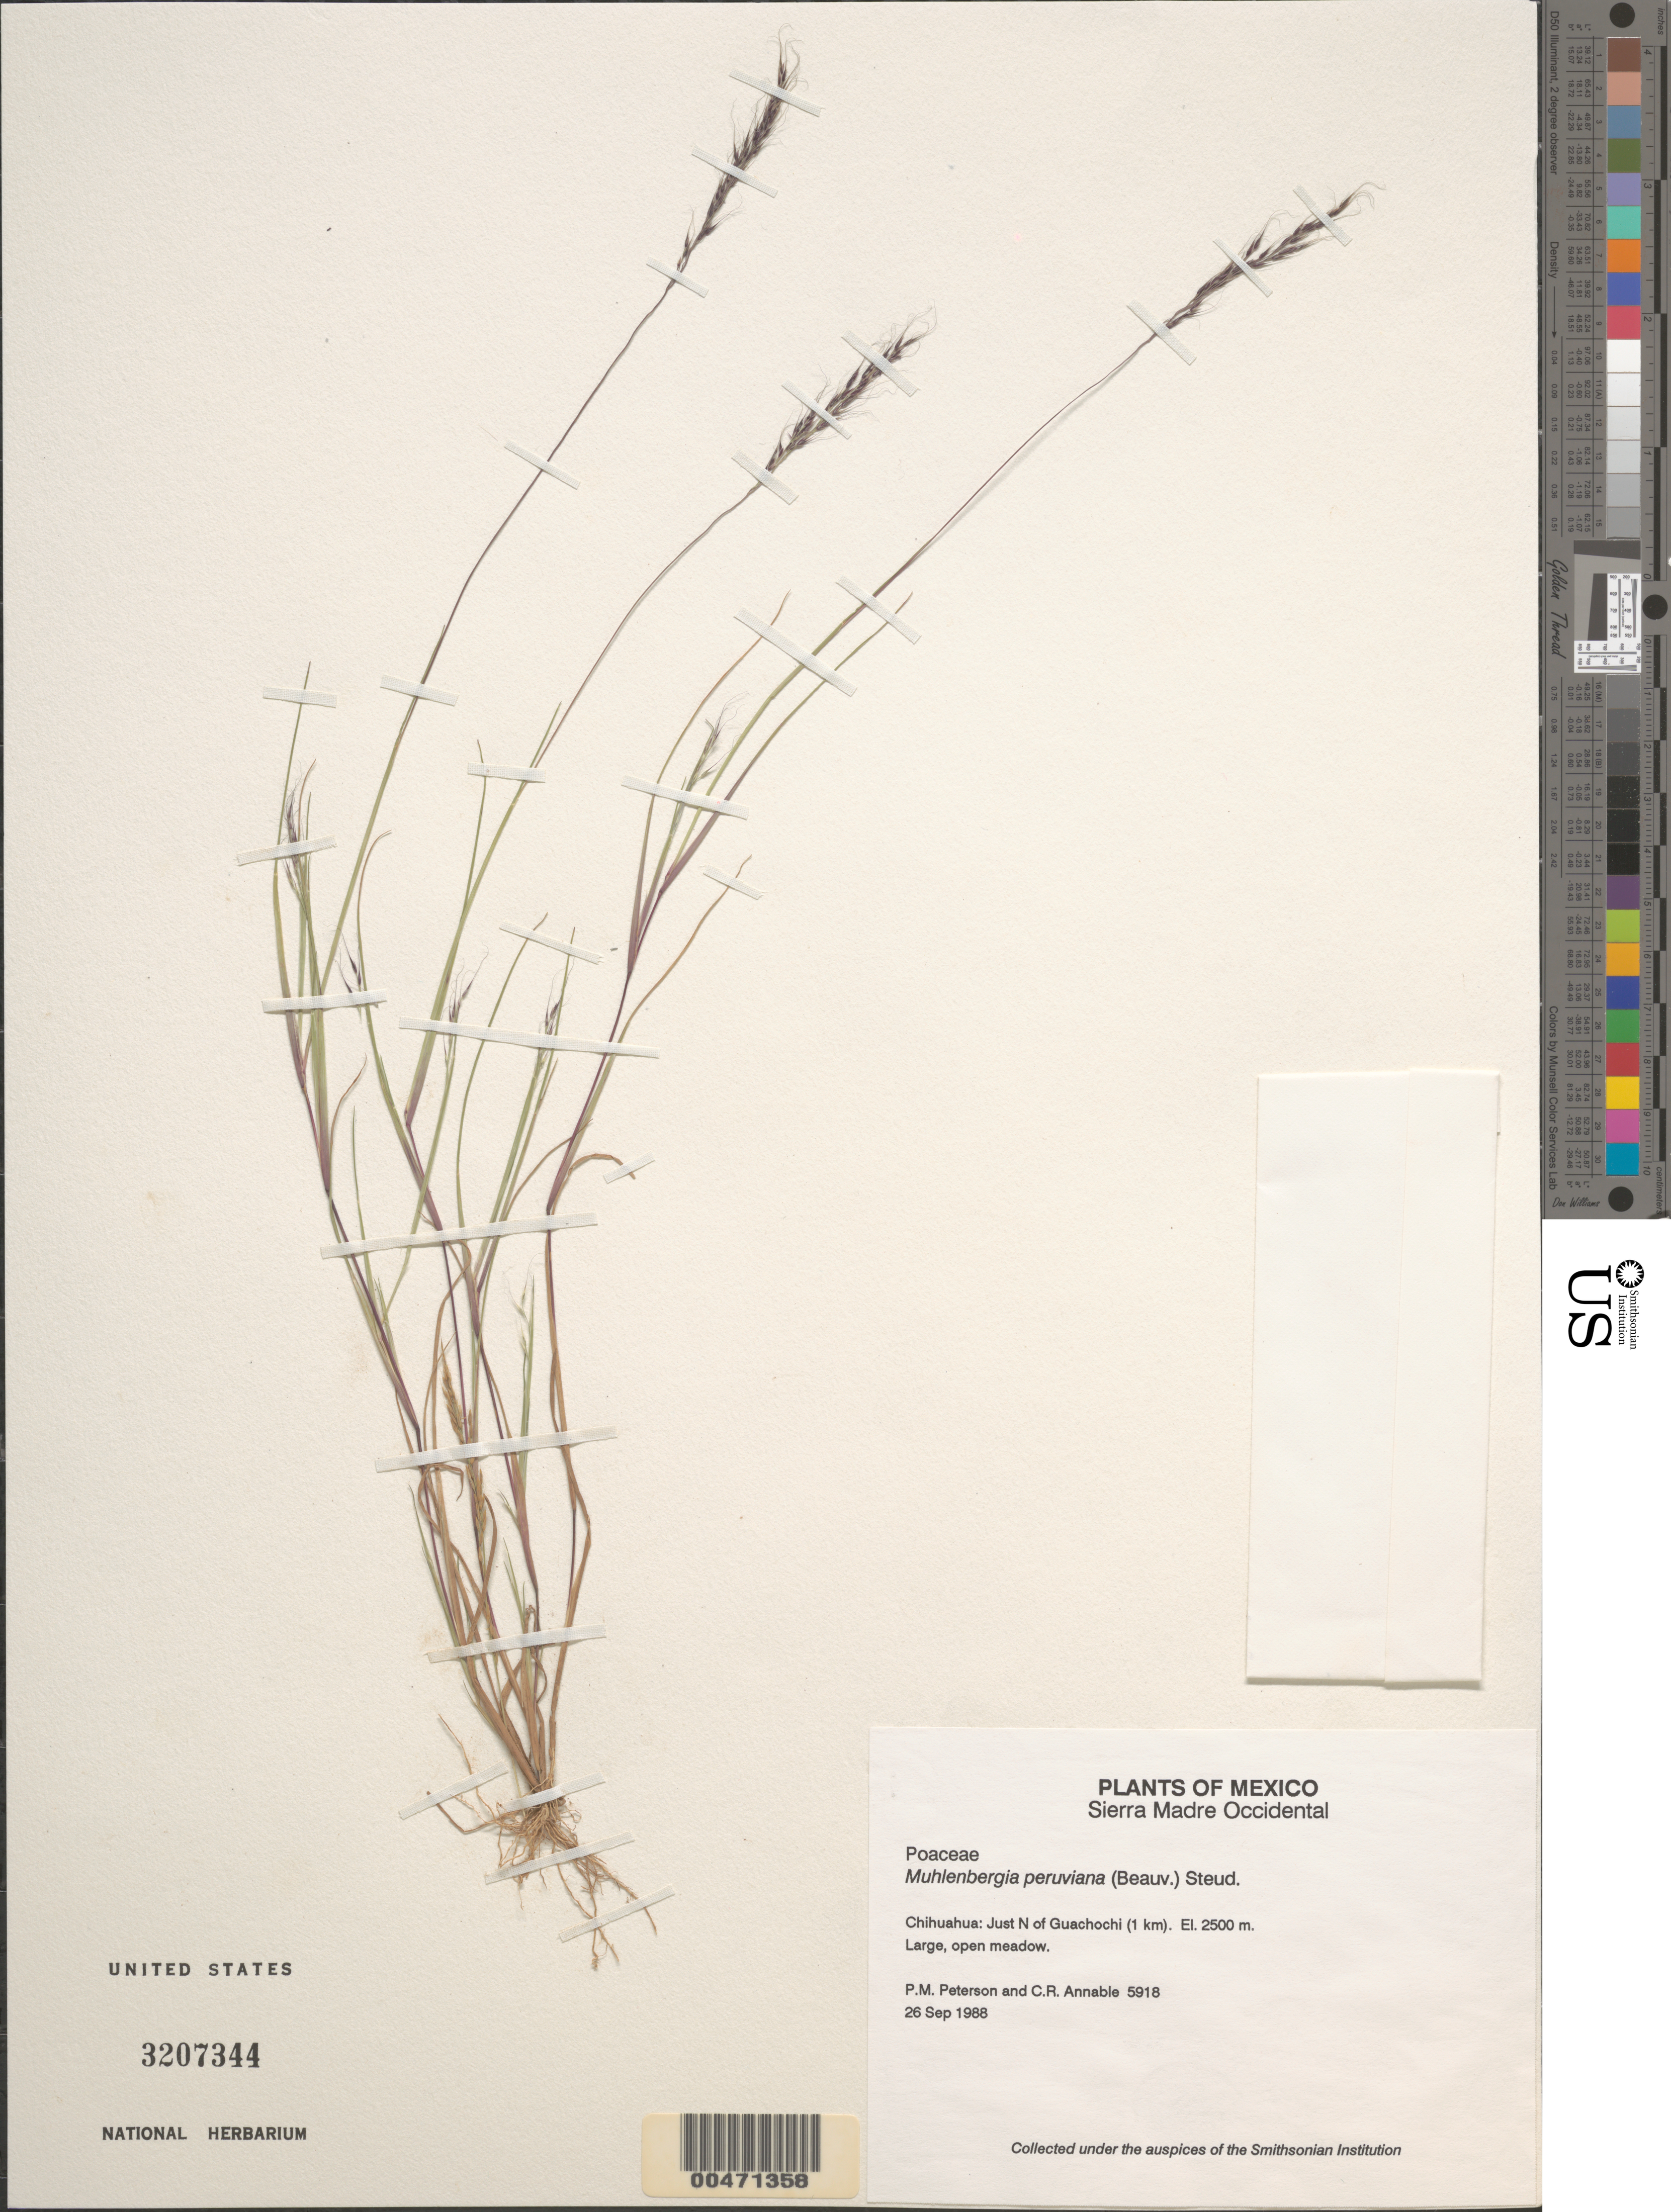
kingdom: Plantae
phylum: Tracheophyta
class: Liliopsida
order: Poales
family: Poaceae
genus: Muhlenbergia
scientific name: Muhlenbergia peruviana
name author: (P. Beauv.) Steud.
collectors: P. M. Peterson & C. R. Annable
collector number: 05918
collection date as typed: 26 Sep 1988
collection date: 1988-09-26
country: Mexico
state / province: Chihuahua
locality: Just N of Guachochi (1 km).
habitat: Large, open meadow.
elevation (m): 2500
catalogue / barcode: US 3207344